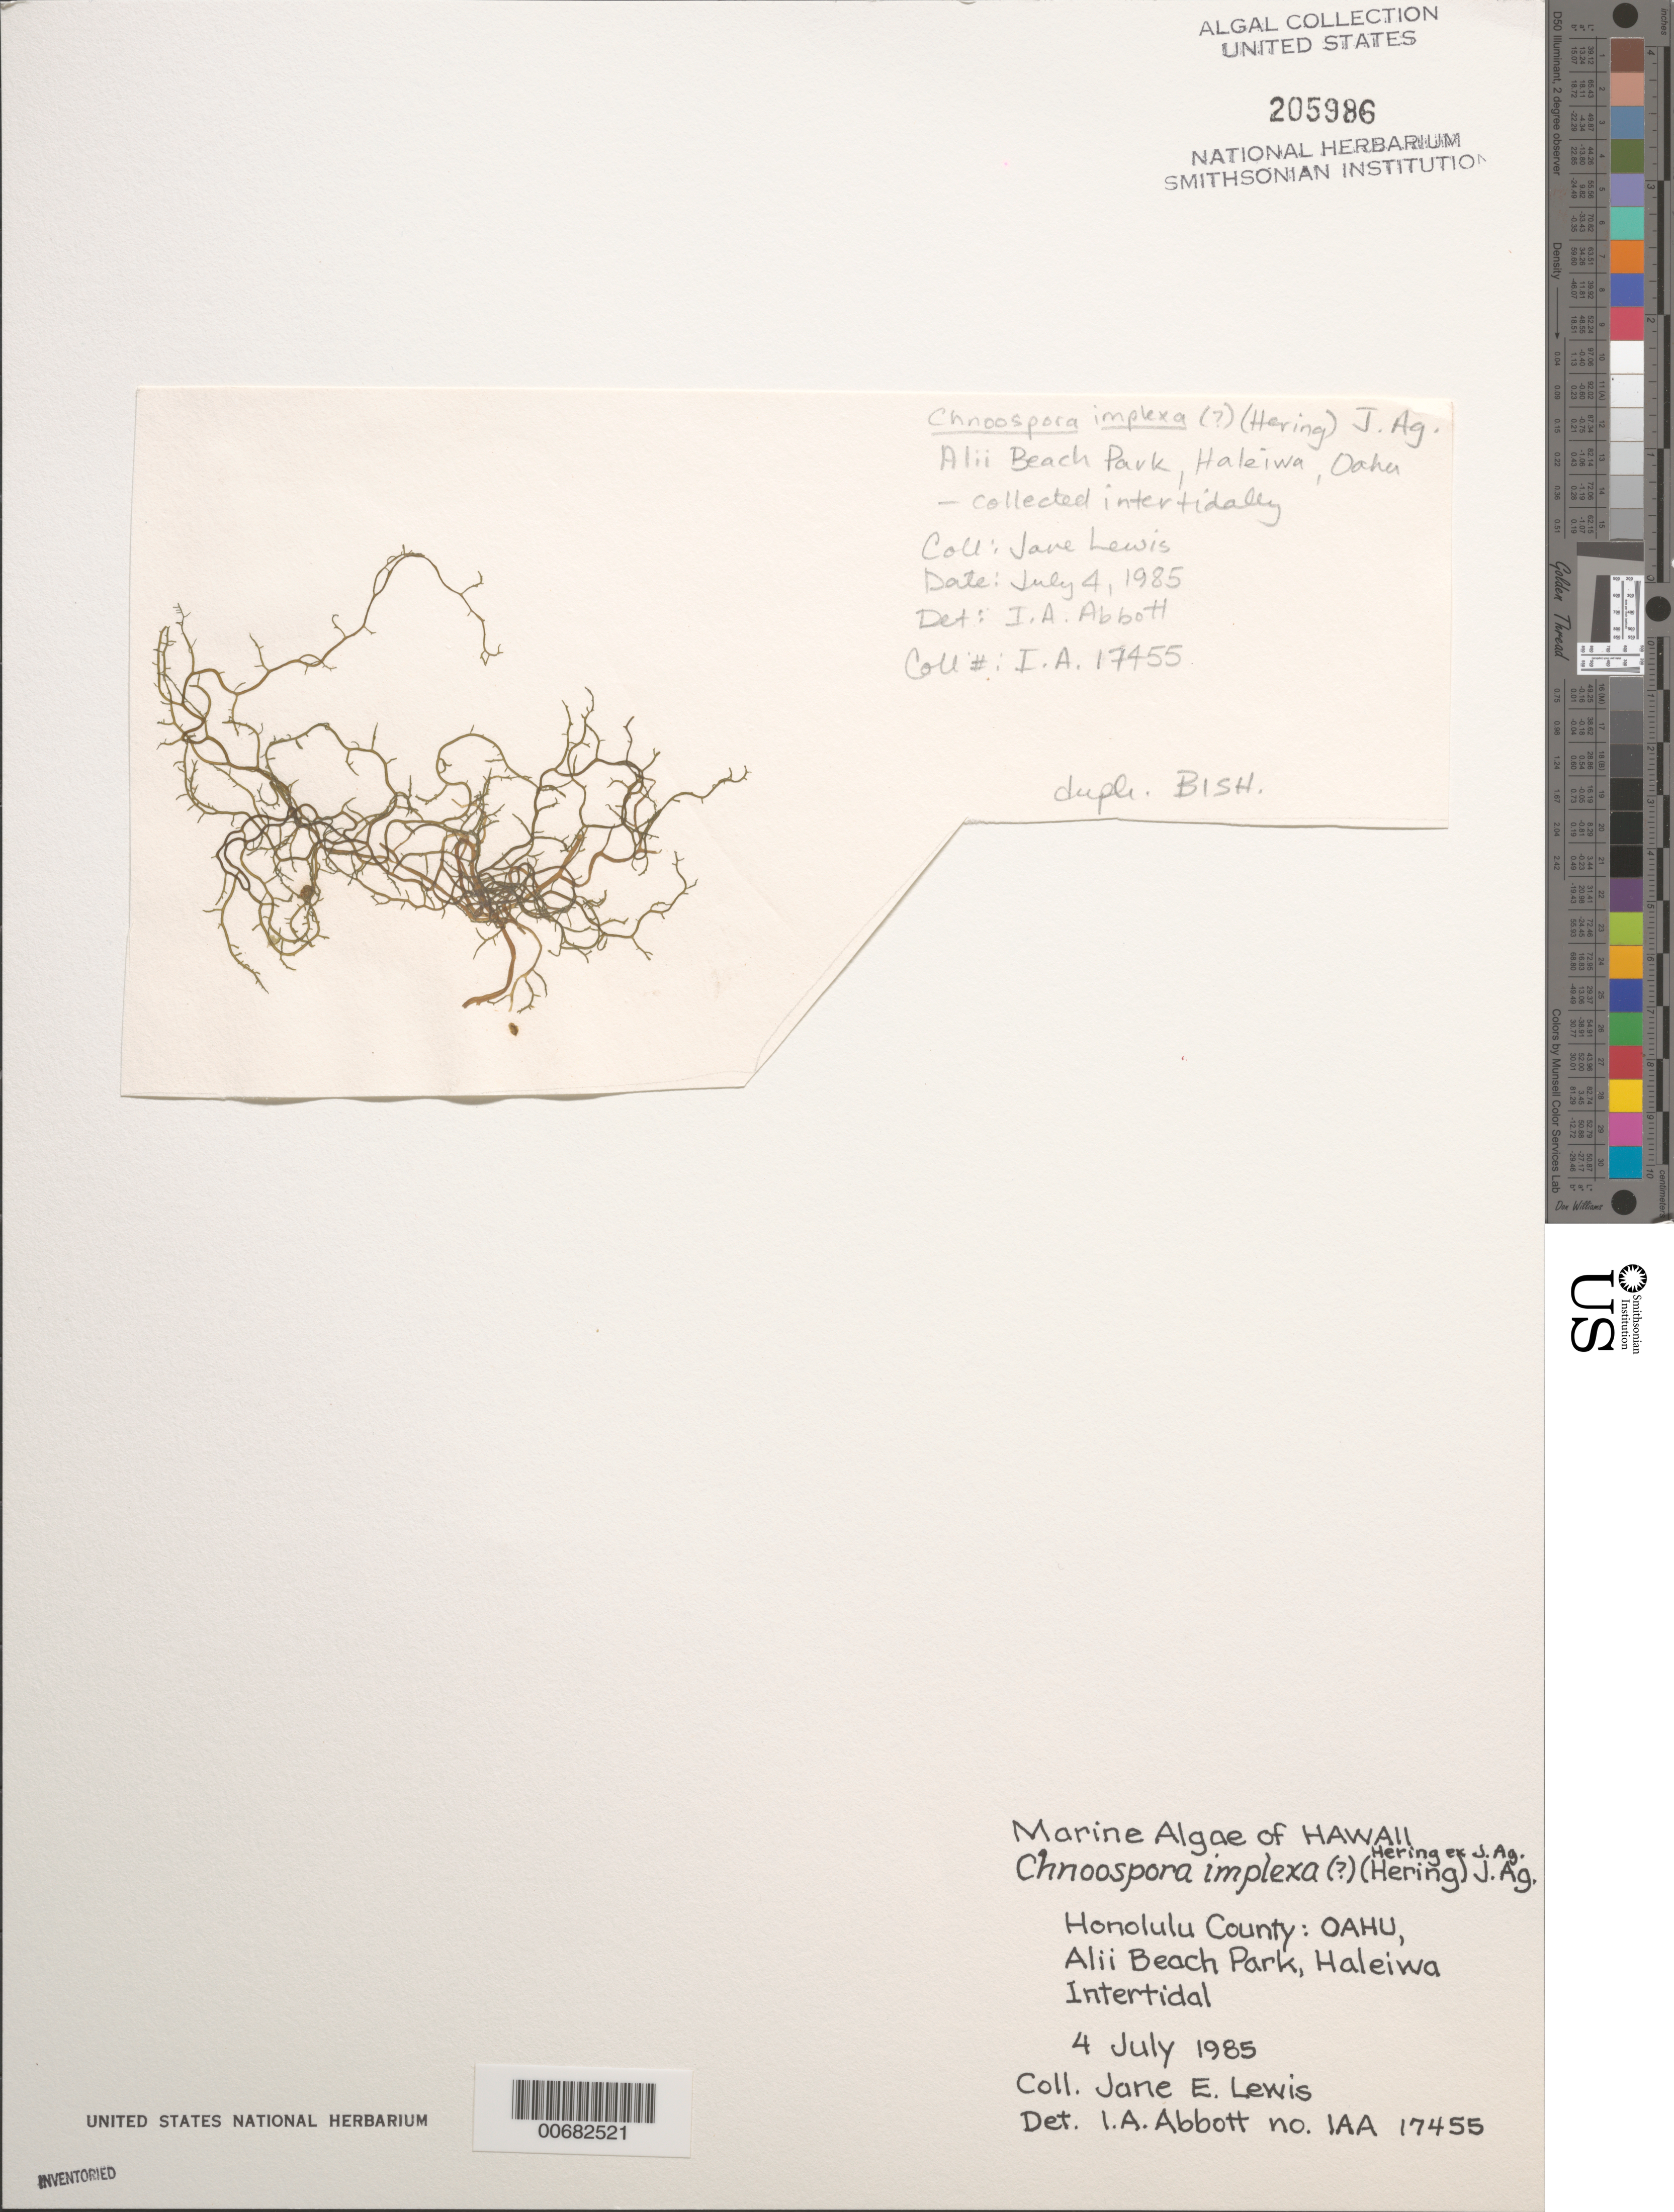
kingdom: Chromista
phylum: Ochrophyta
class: Phaeophyceae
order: Scytosiphonales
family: Scytosiphonaceae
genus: Pseudochnoospora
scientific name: Pseudochnoospora implexa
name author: (J. Agardh) Santiañez et al.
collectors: J. Lewis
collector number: IAA 17455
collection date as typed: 04 Jul 1985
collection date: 1985-07-04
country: United States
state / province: Hawaii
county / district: Honolulu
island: Oahu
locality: Alii Beach Park, Haleiwa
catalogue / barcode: US 205986